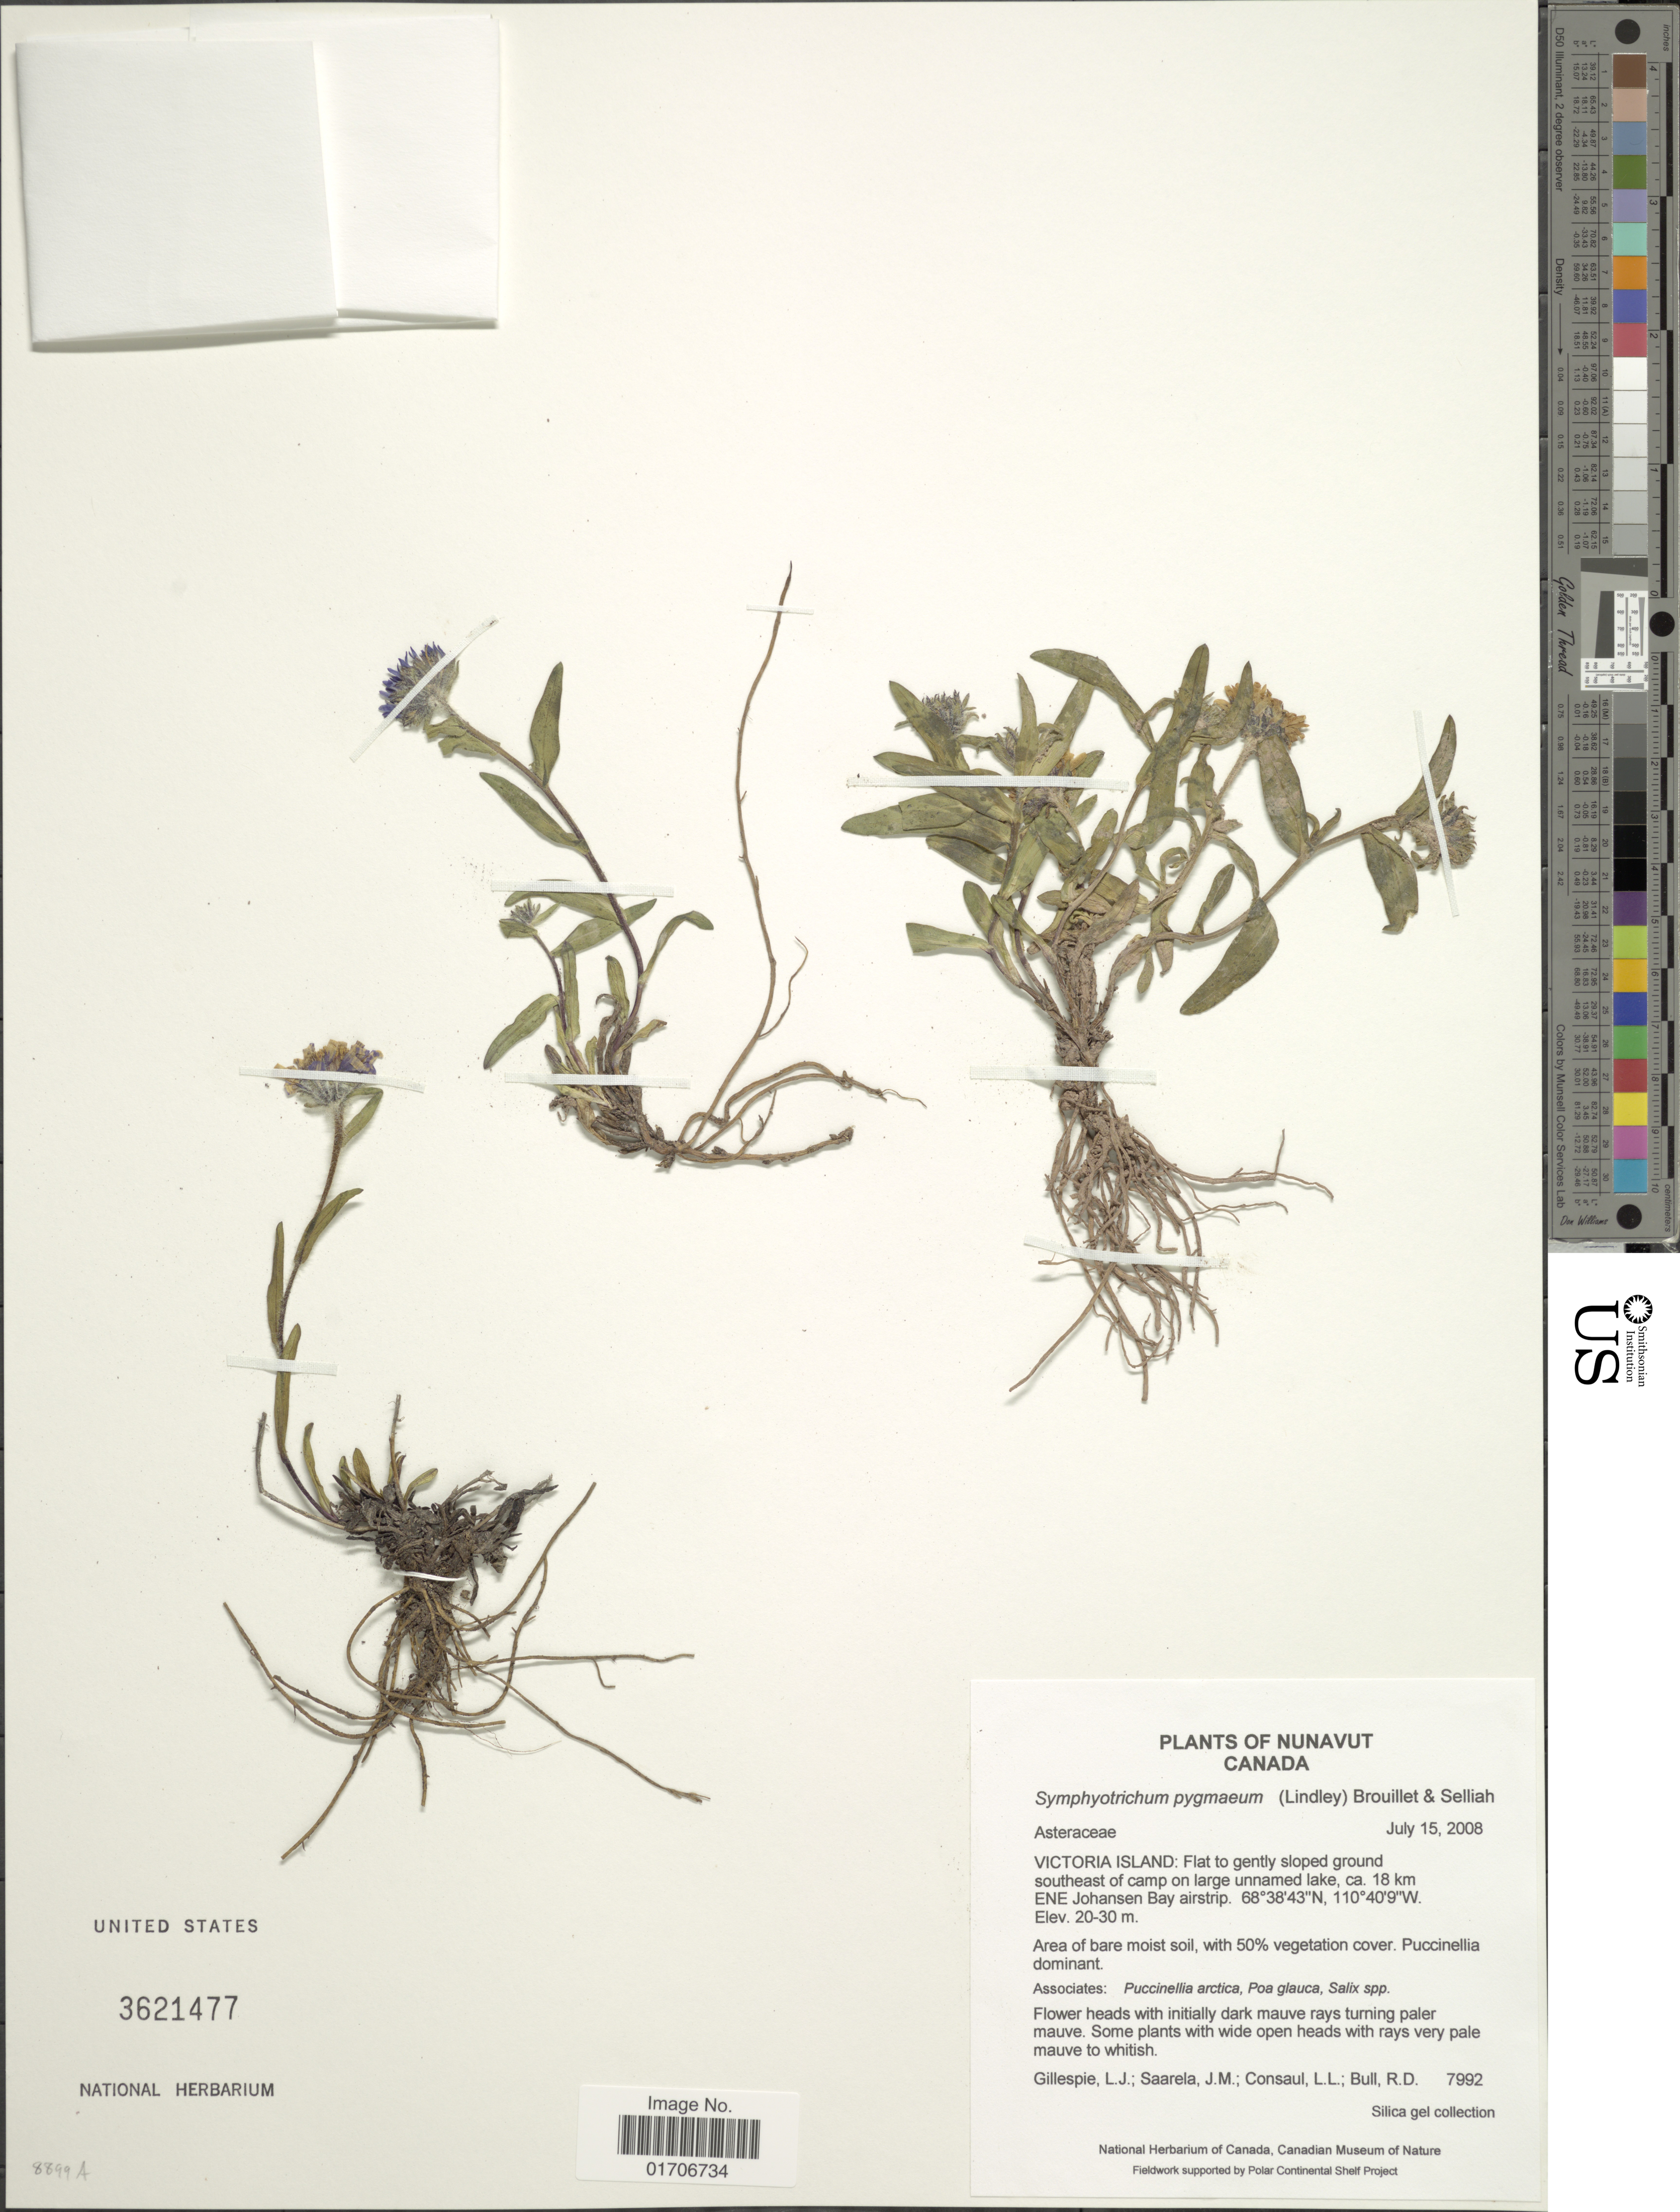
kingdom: Plantae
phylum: Tracheophyta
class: Magnoliopsida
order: Asterales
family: Asteraceae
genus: Eurybia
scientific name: Eurybia pygmaea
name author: (Lindl.) G.L. Nesom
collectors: L. Gillespie, J. Saarela, L. Consaul & R. Bull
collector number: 7992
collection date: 2008-07-15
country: Canada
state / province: Nunavut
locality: Victoria Island: Flat to gently slopes ground southeast of camp on large unnamed lake, ca. 18 km ENE Johansen Bay airstrip.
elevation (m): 20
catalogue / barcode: US 3621477